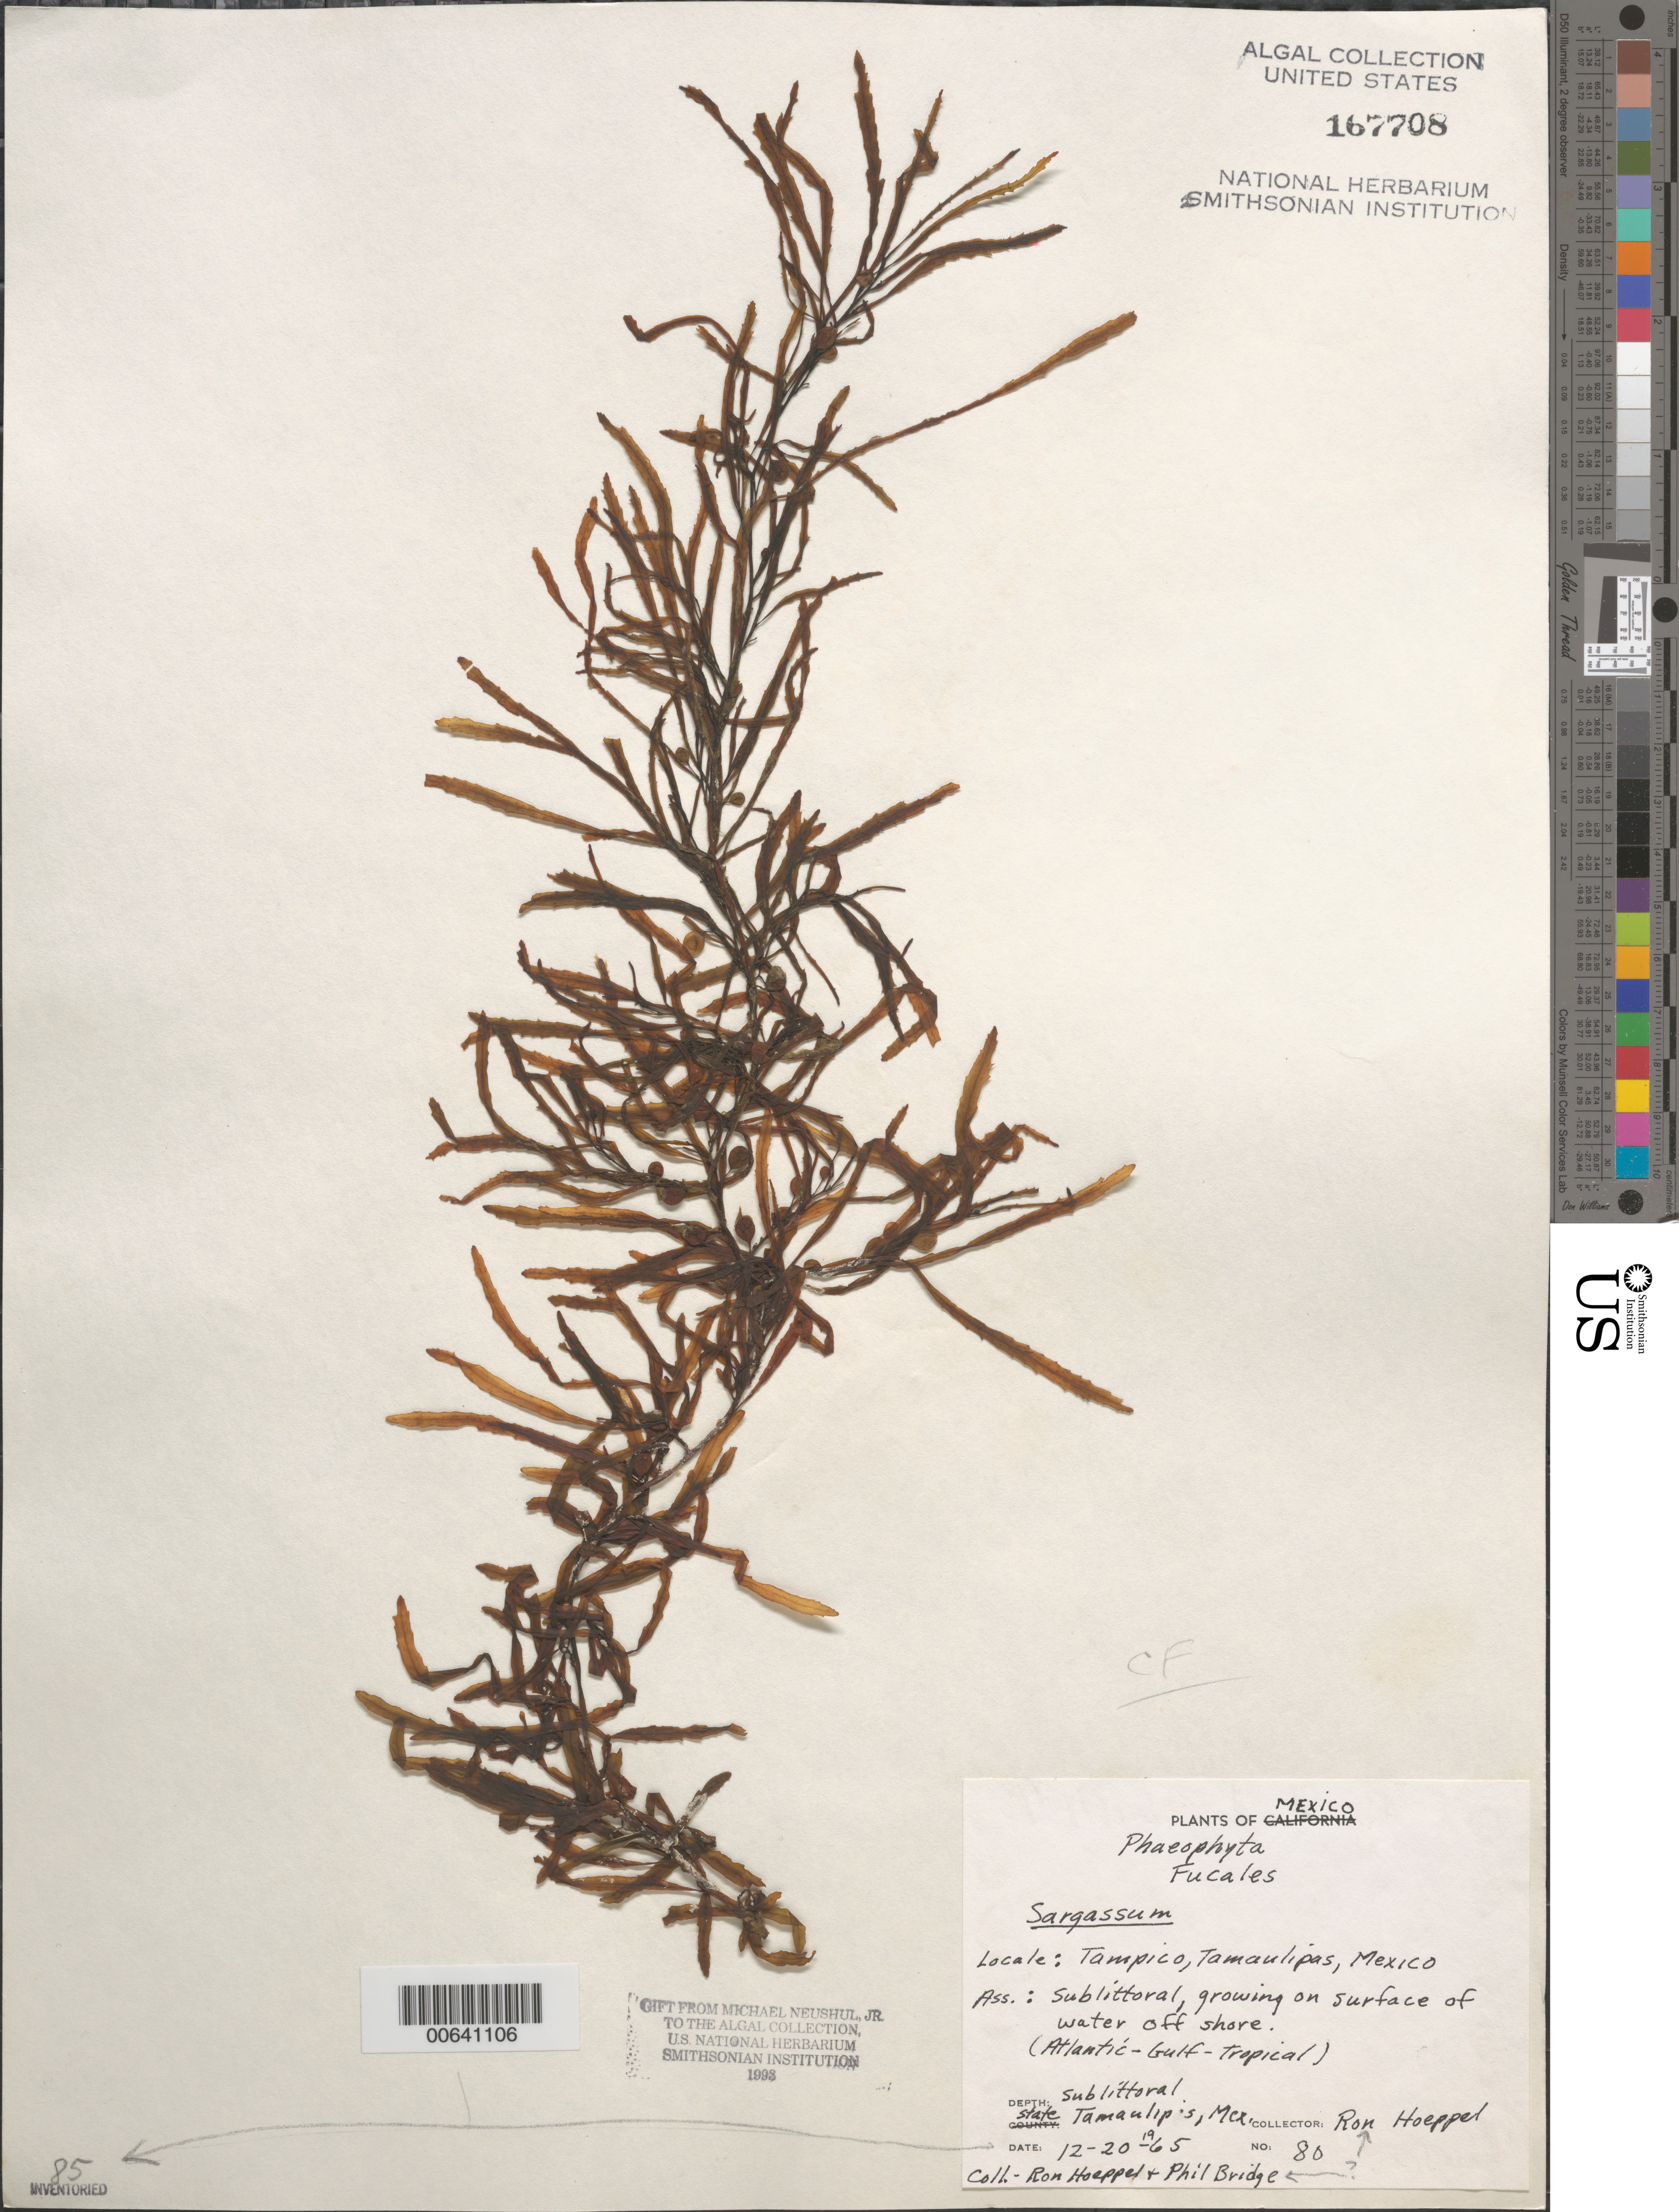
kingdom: Chromista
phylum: Ochrophyta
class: Phaeophyceae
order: Fucales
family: Sargassaceae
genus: Sargassum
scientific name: Sargassum sp.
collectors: R. Hoeppel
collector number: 80 or 85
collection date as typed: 20 Dec 1965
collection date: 1965-12-20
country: Mexico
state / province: Tamaulipas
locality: Tampico, Gulf of Mexico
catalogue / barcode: US 167708